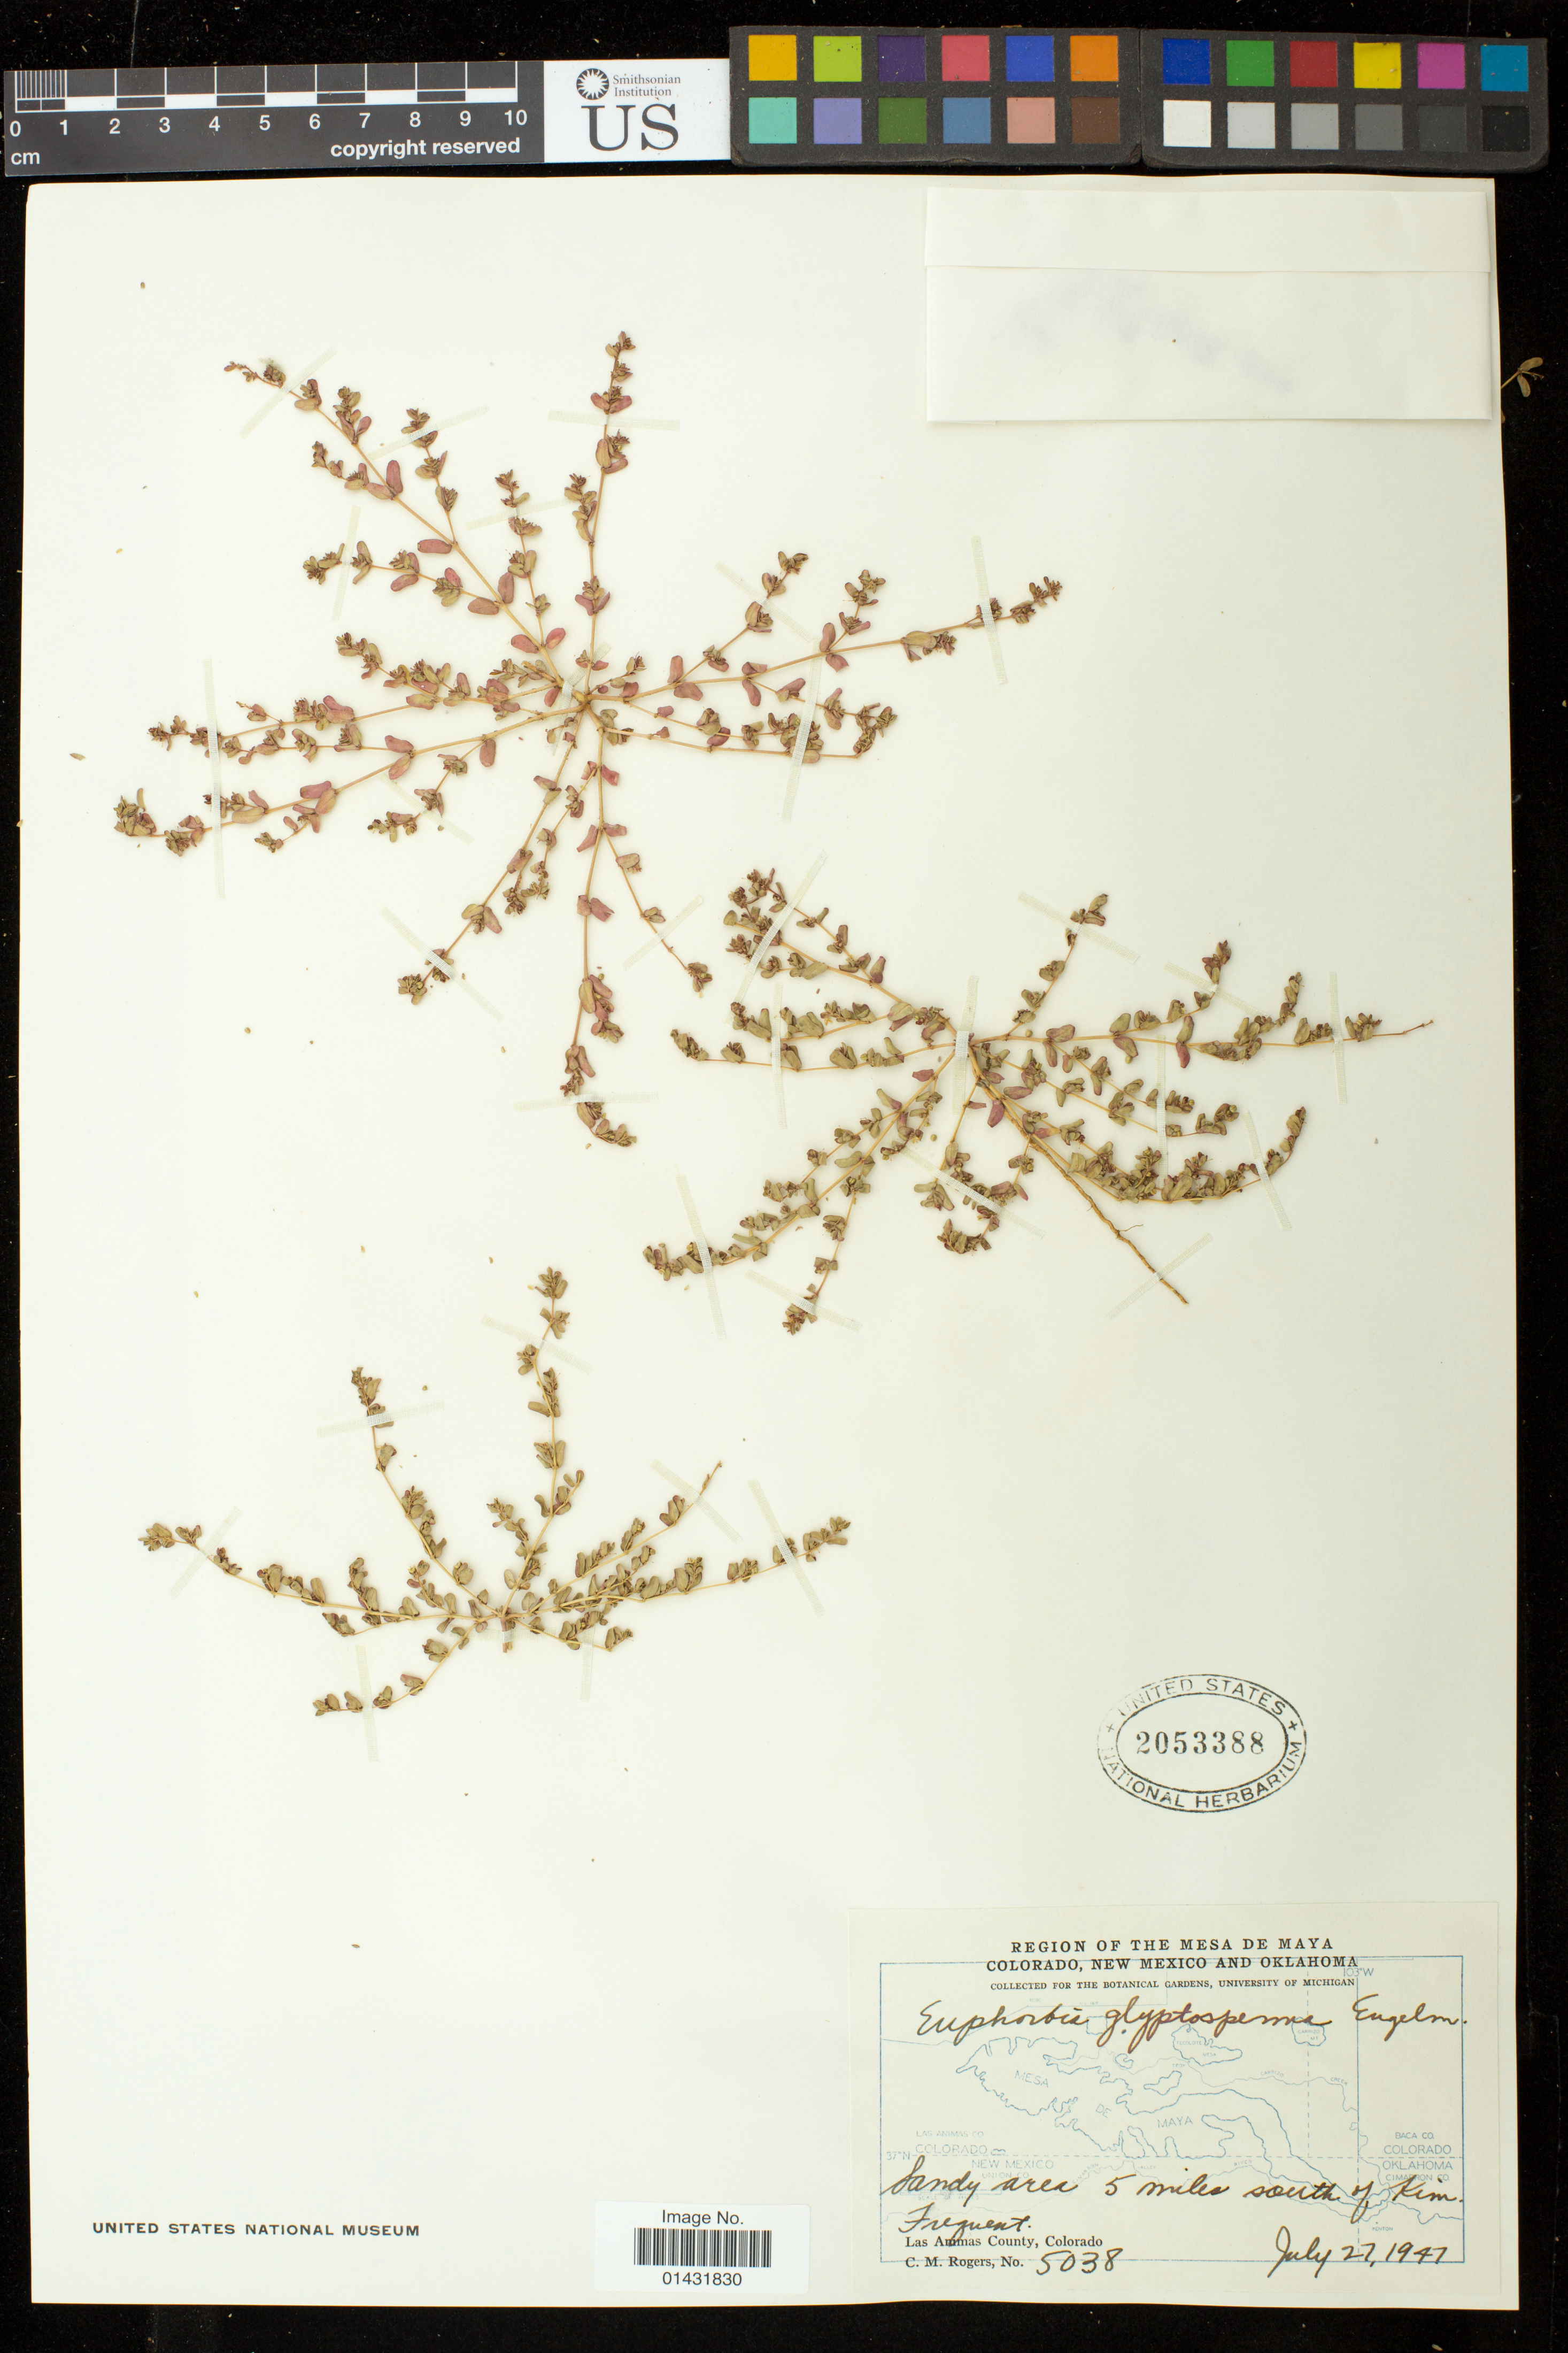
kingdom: Plantae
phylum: Tracheophyta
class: Magnoliopsida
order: Malpighiales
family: Euphorbiaceae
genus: Euphorbia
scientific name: Euphorbia glyptosperma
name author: Engelm.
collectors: C. M. Rogers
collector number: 5038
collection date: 1947-07-27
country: United States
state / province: Colorado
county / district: Las Animas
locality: Sandy area 5 miles south of Kim.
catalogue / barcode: US 2053388